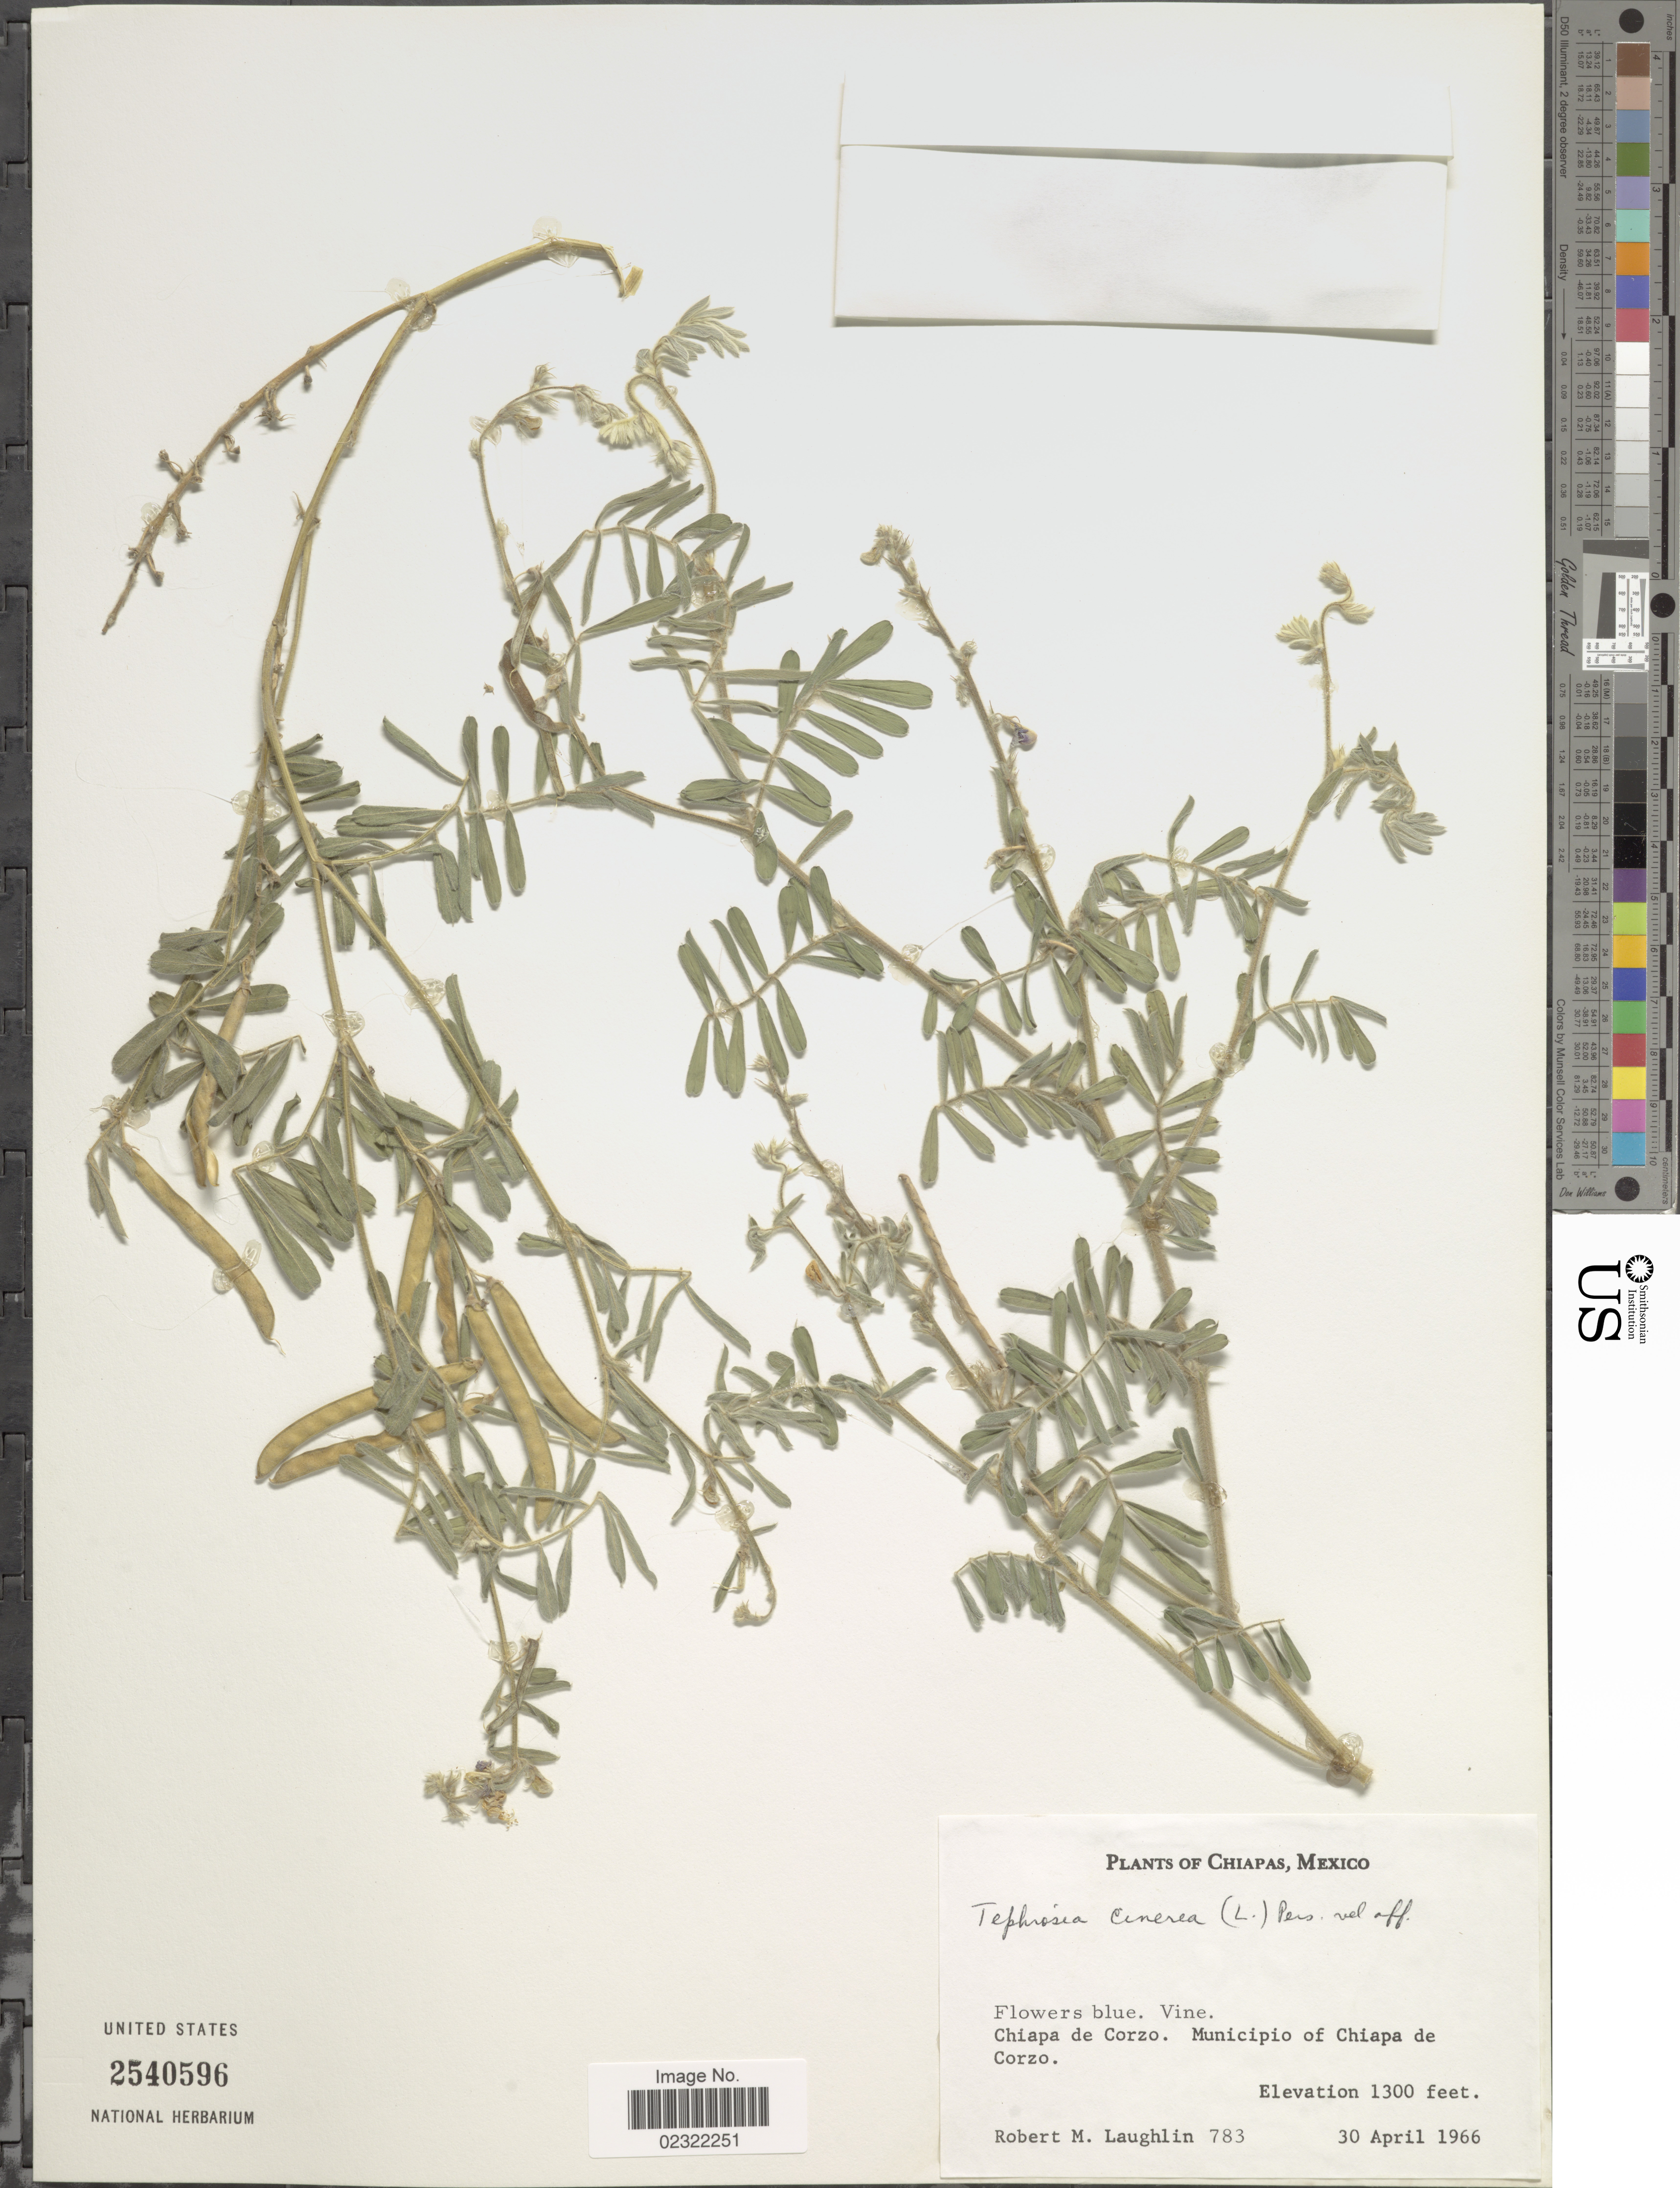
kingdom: Plantae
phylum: Tracheophyta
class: Magnoliopsida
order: Fabales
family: Fabaceae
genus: Tephrosia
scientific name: Tephrosia cinerea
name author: (L.) Pers.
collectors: R. M. Laughlin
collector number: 783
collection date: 1966-04-30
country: Mexico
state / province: Chiapas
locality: Chiapa de Corzo. Municipio of Chiapa de Corzo.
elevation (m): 396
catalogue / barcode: US 2540596